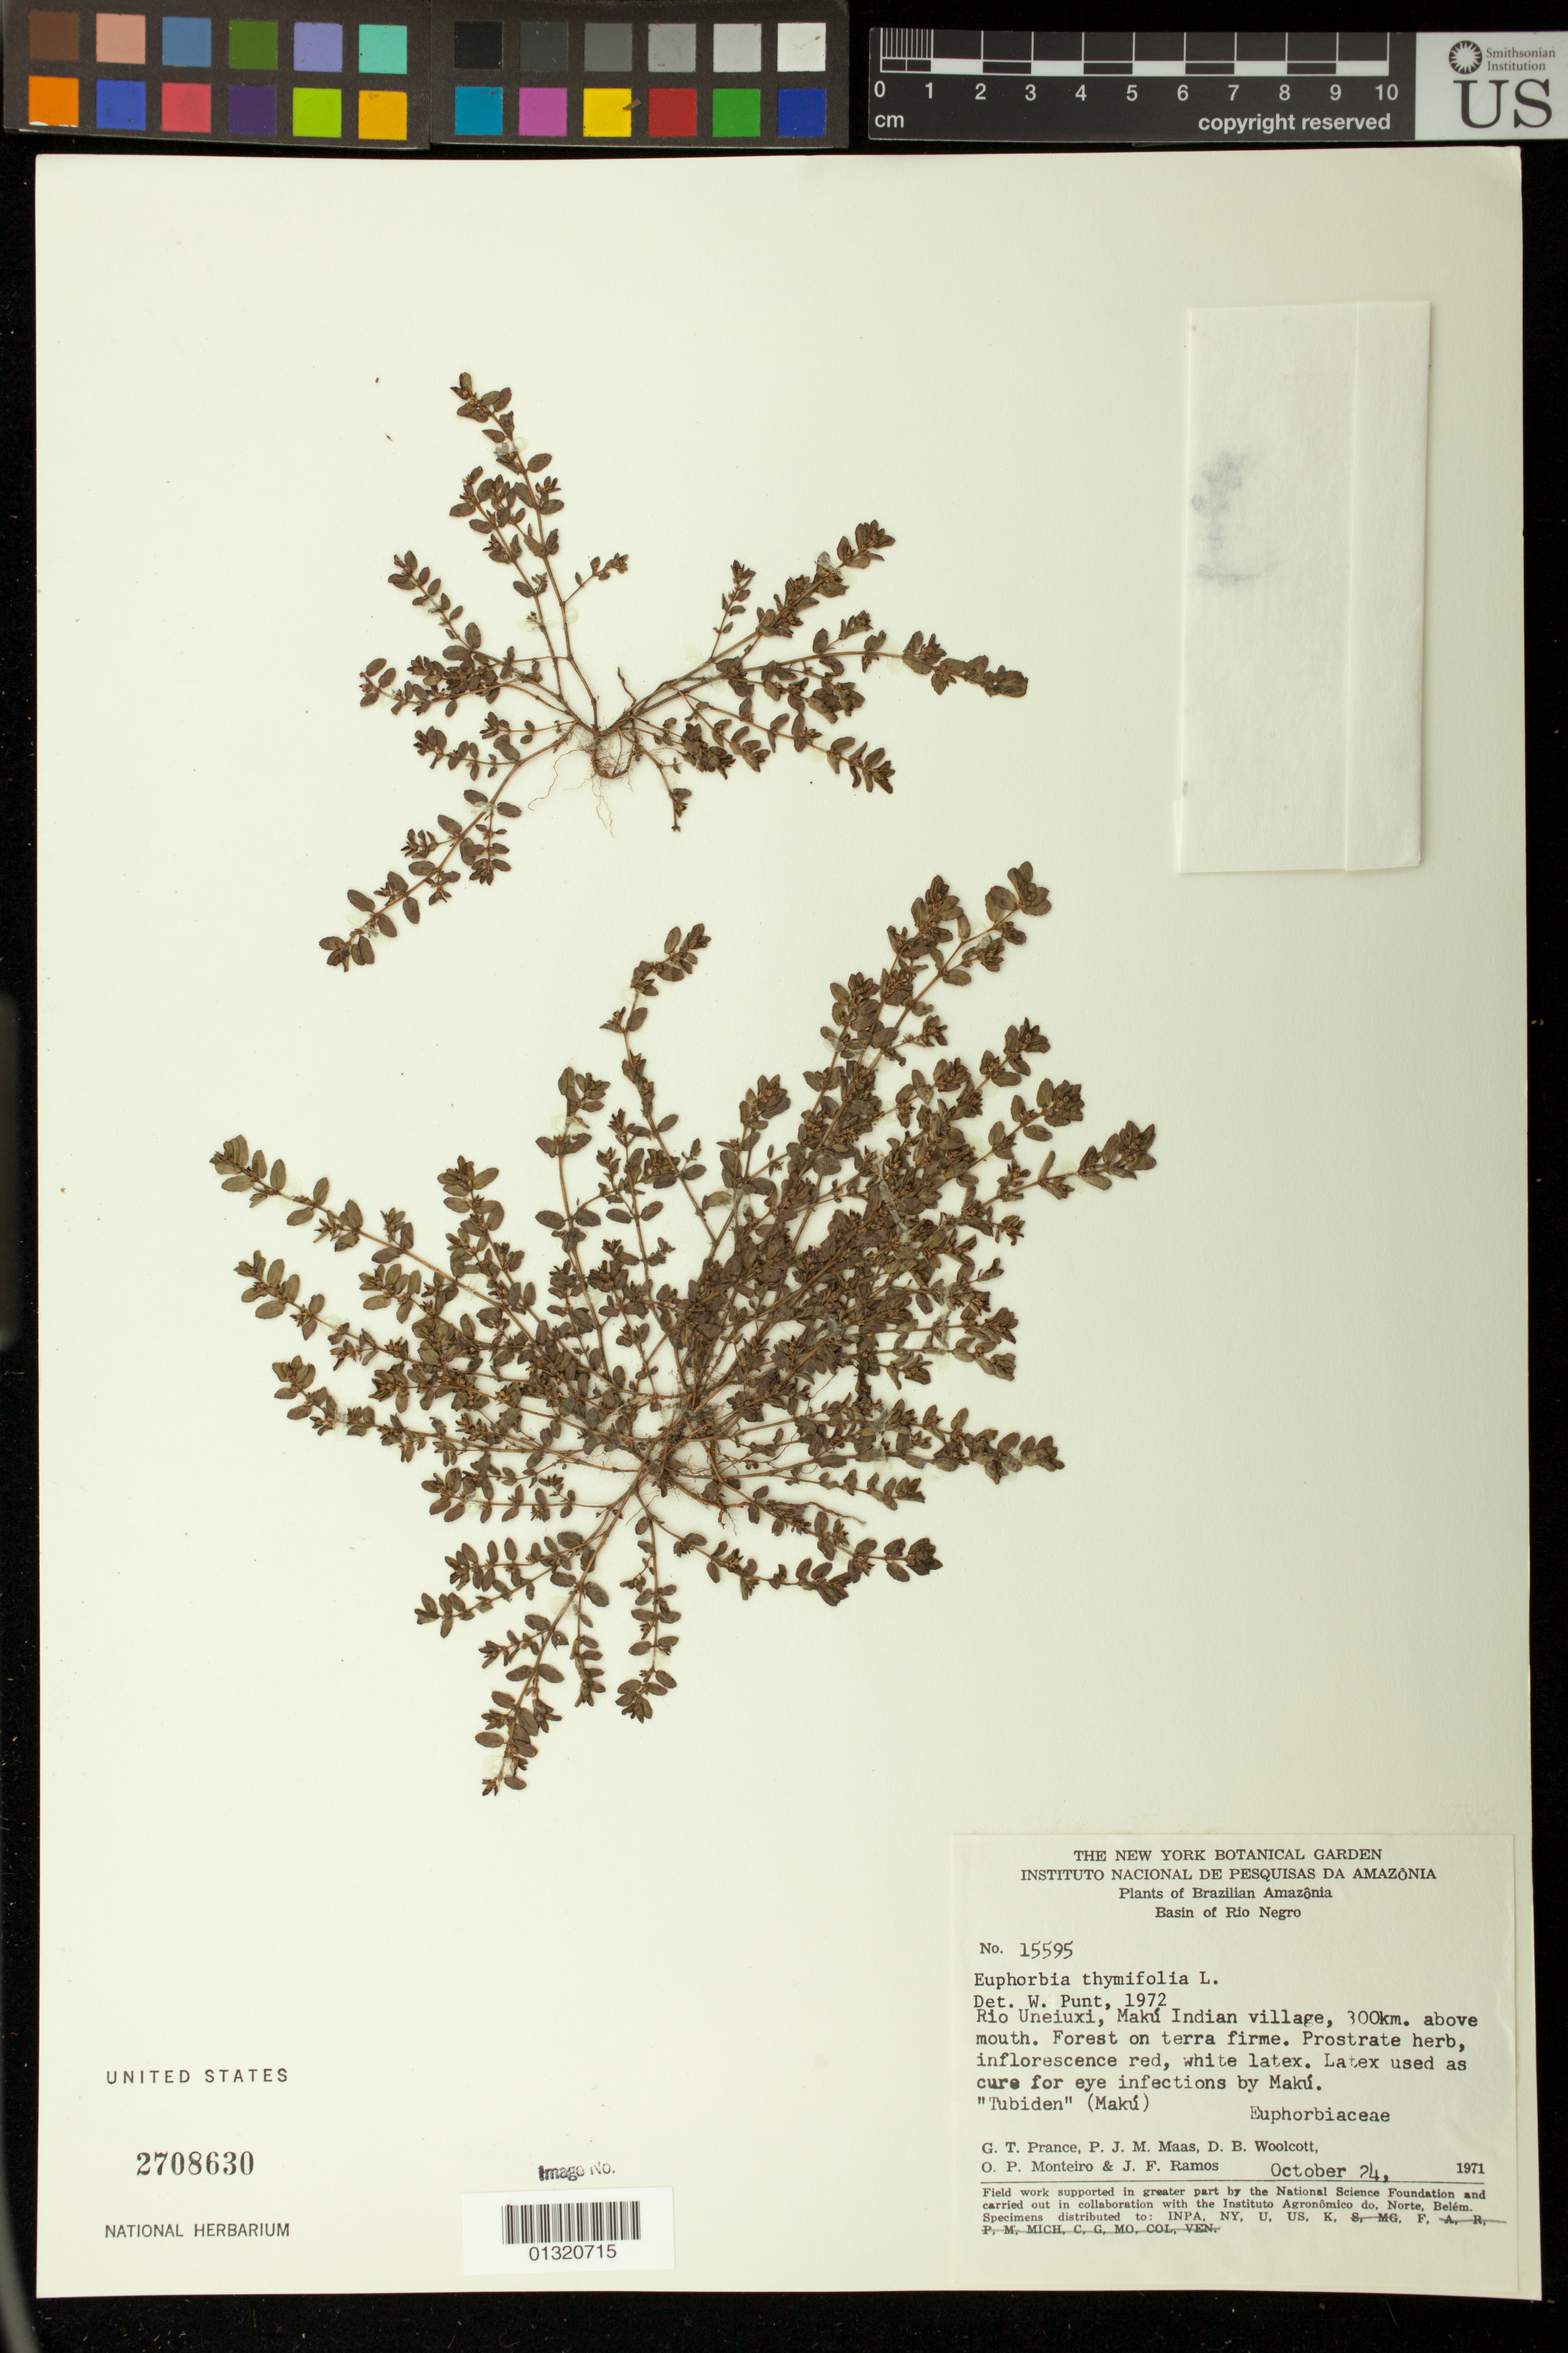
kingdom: Plantae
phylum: Tracheophyta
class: Magnoliopsida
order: Malpighiales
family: Euphorbiaceae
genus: Euphorbia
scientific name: Euphorbia thymifolia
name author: L.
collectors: G. T. Prance, P. Maas, D. B. Woolcott, O. P. Monteiro & J. F. Ramos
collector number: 15595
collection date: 1971-10-24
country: Brazil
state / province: Amazonas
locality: Rio Uneiuxi, Maku Indian village, 300km. above mouth.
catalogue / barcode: US 2708630